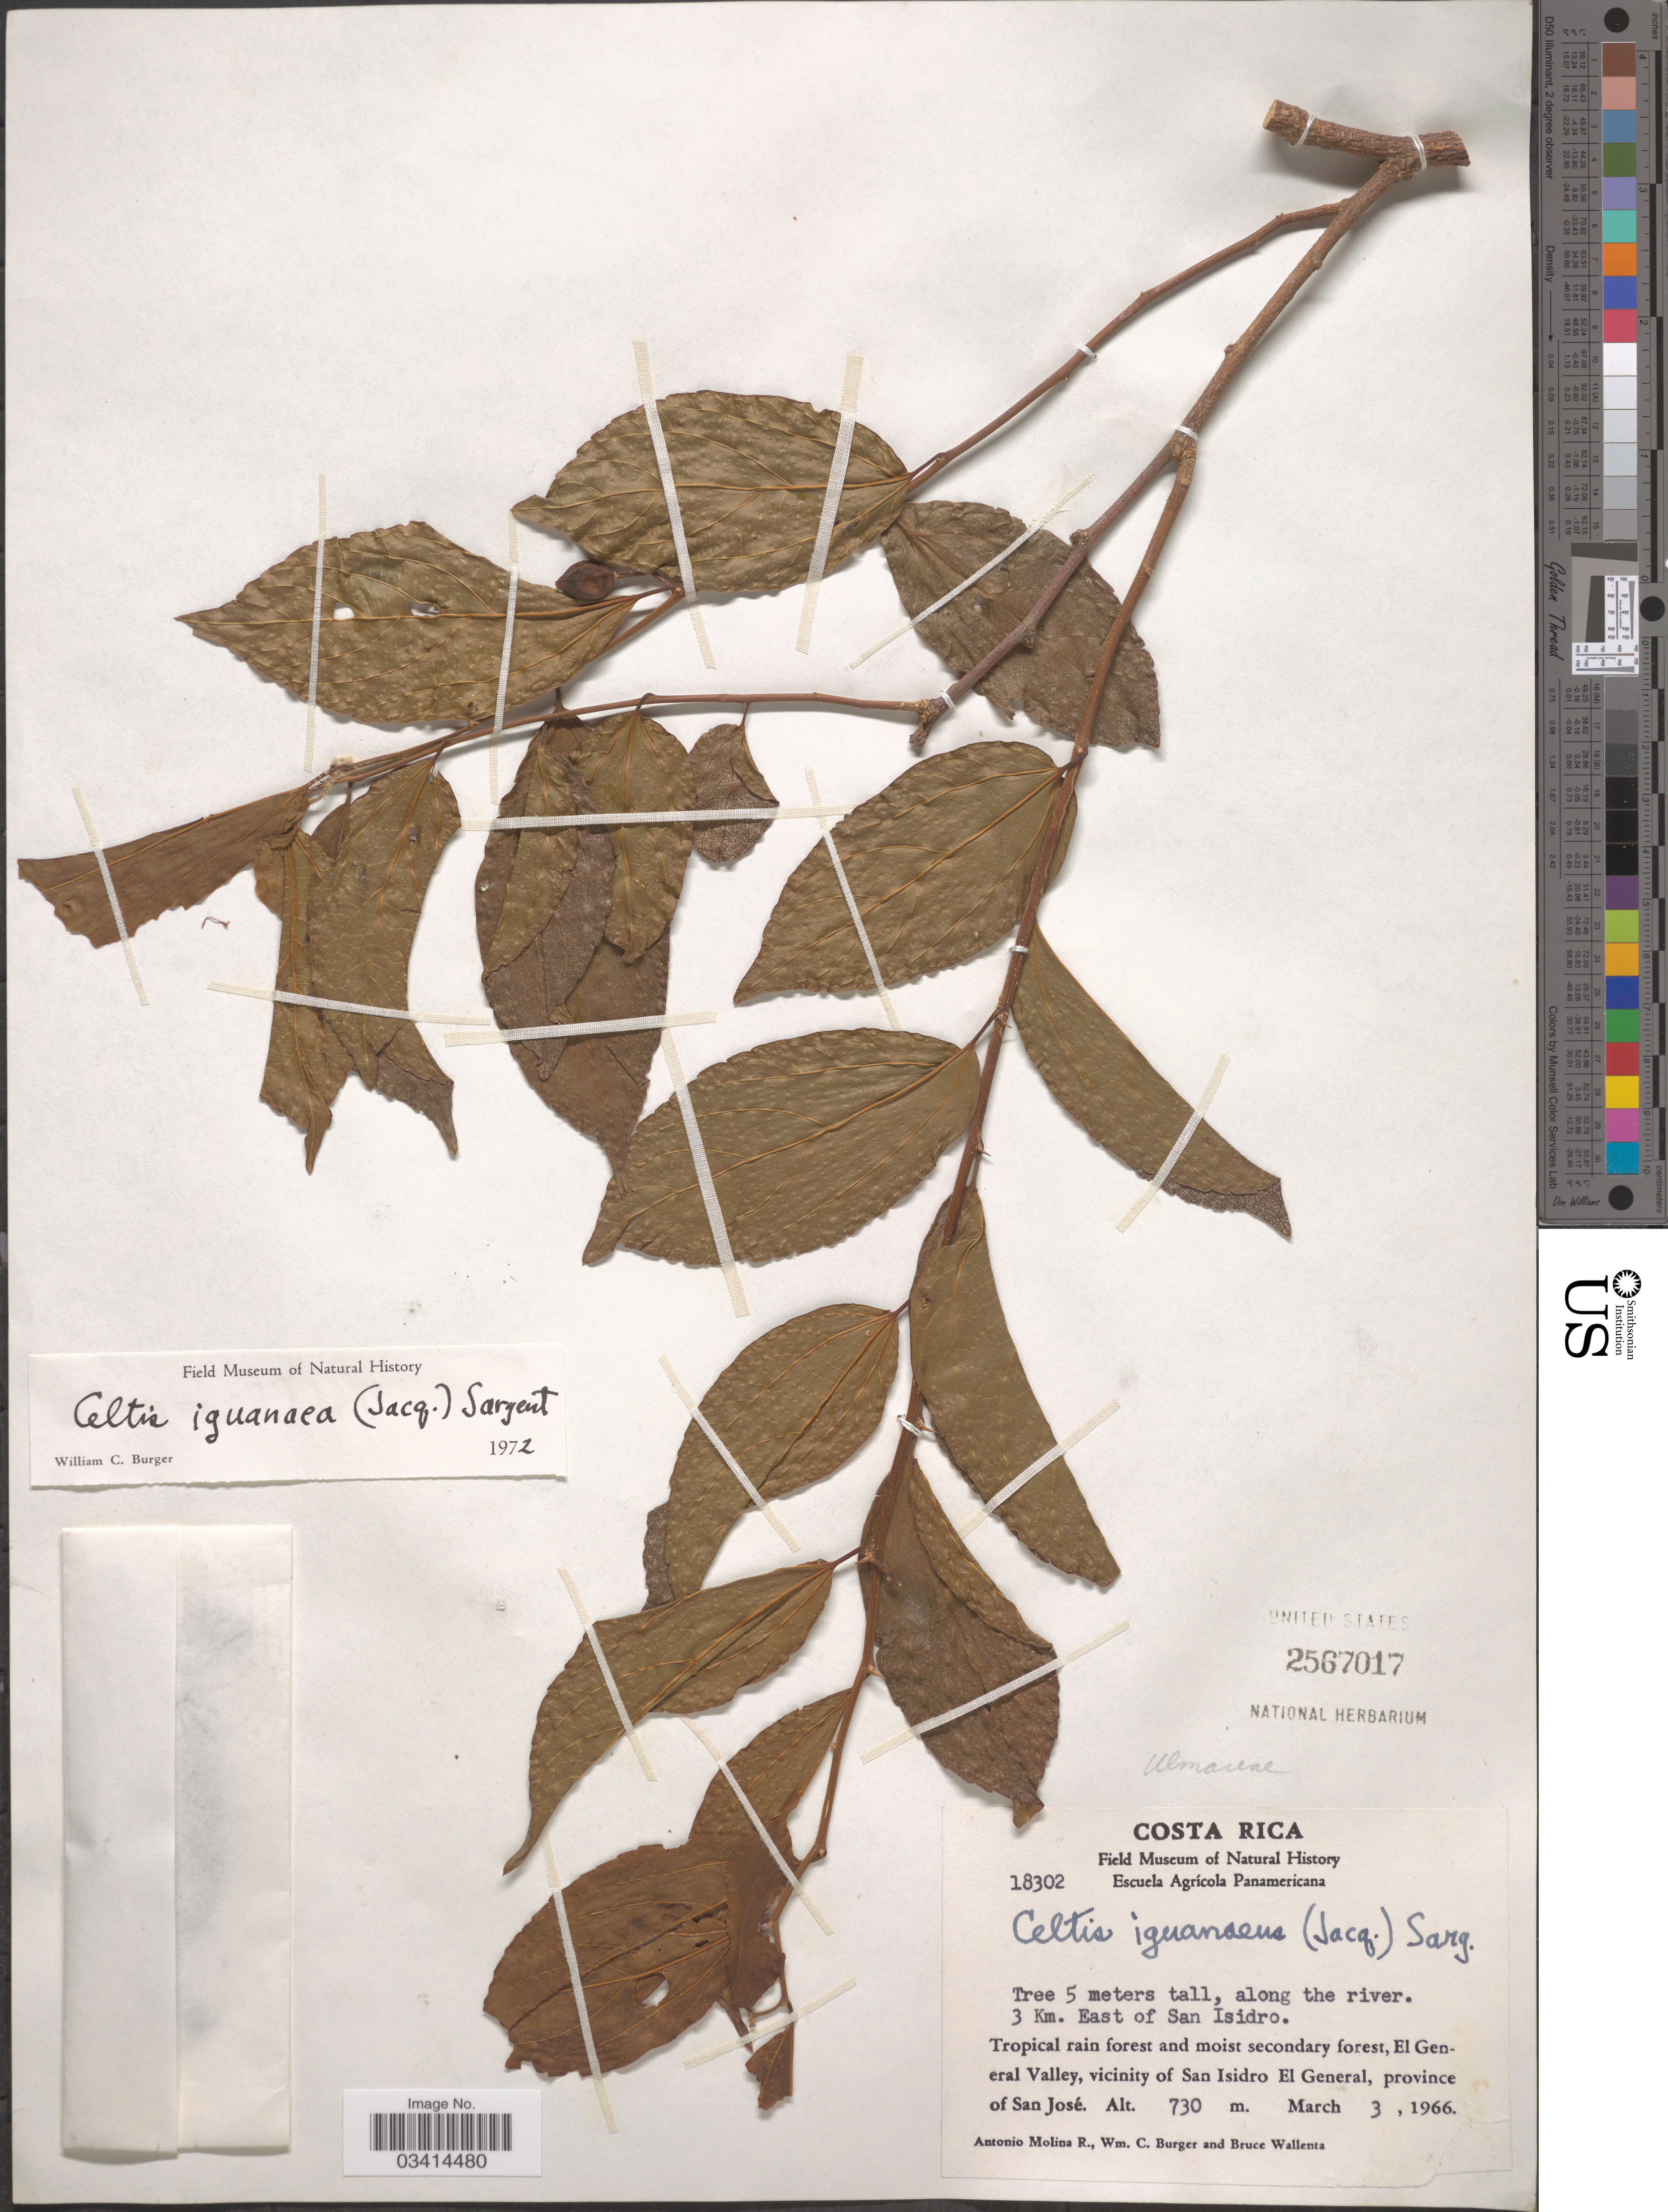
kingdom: Plantae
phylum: Tracheophyta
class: Magnoliopsida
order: Rosales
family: Cannabaceae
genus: Celtis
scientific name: Celtis iguanaea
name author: (Jacq.) Sarg.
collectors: A. Molina R., W. Burger & B. Wallenta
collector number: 18302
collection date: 1966-03-03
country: Costa Rica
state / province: San José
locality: Along the river. 3 Km. East of San Isidro. Tropical rain forest and moist secondary forest, El General Valley, vicinity of San Isidro El General.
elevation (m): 730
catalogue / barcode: US 2567017